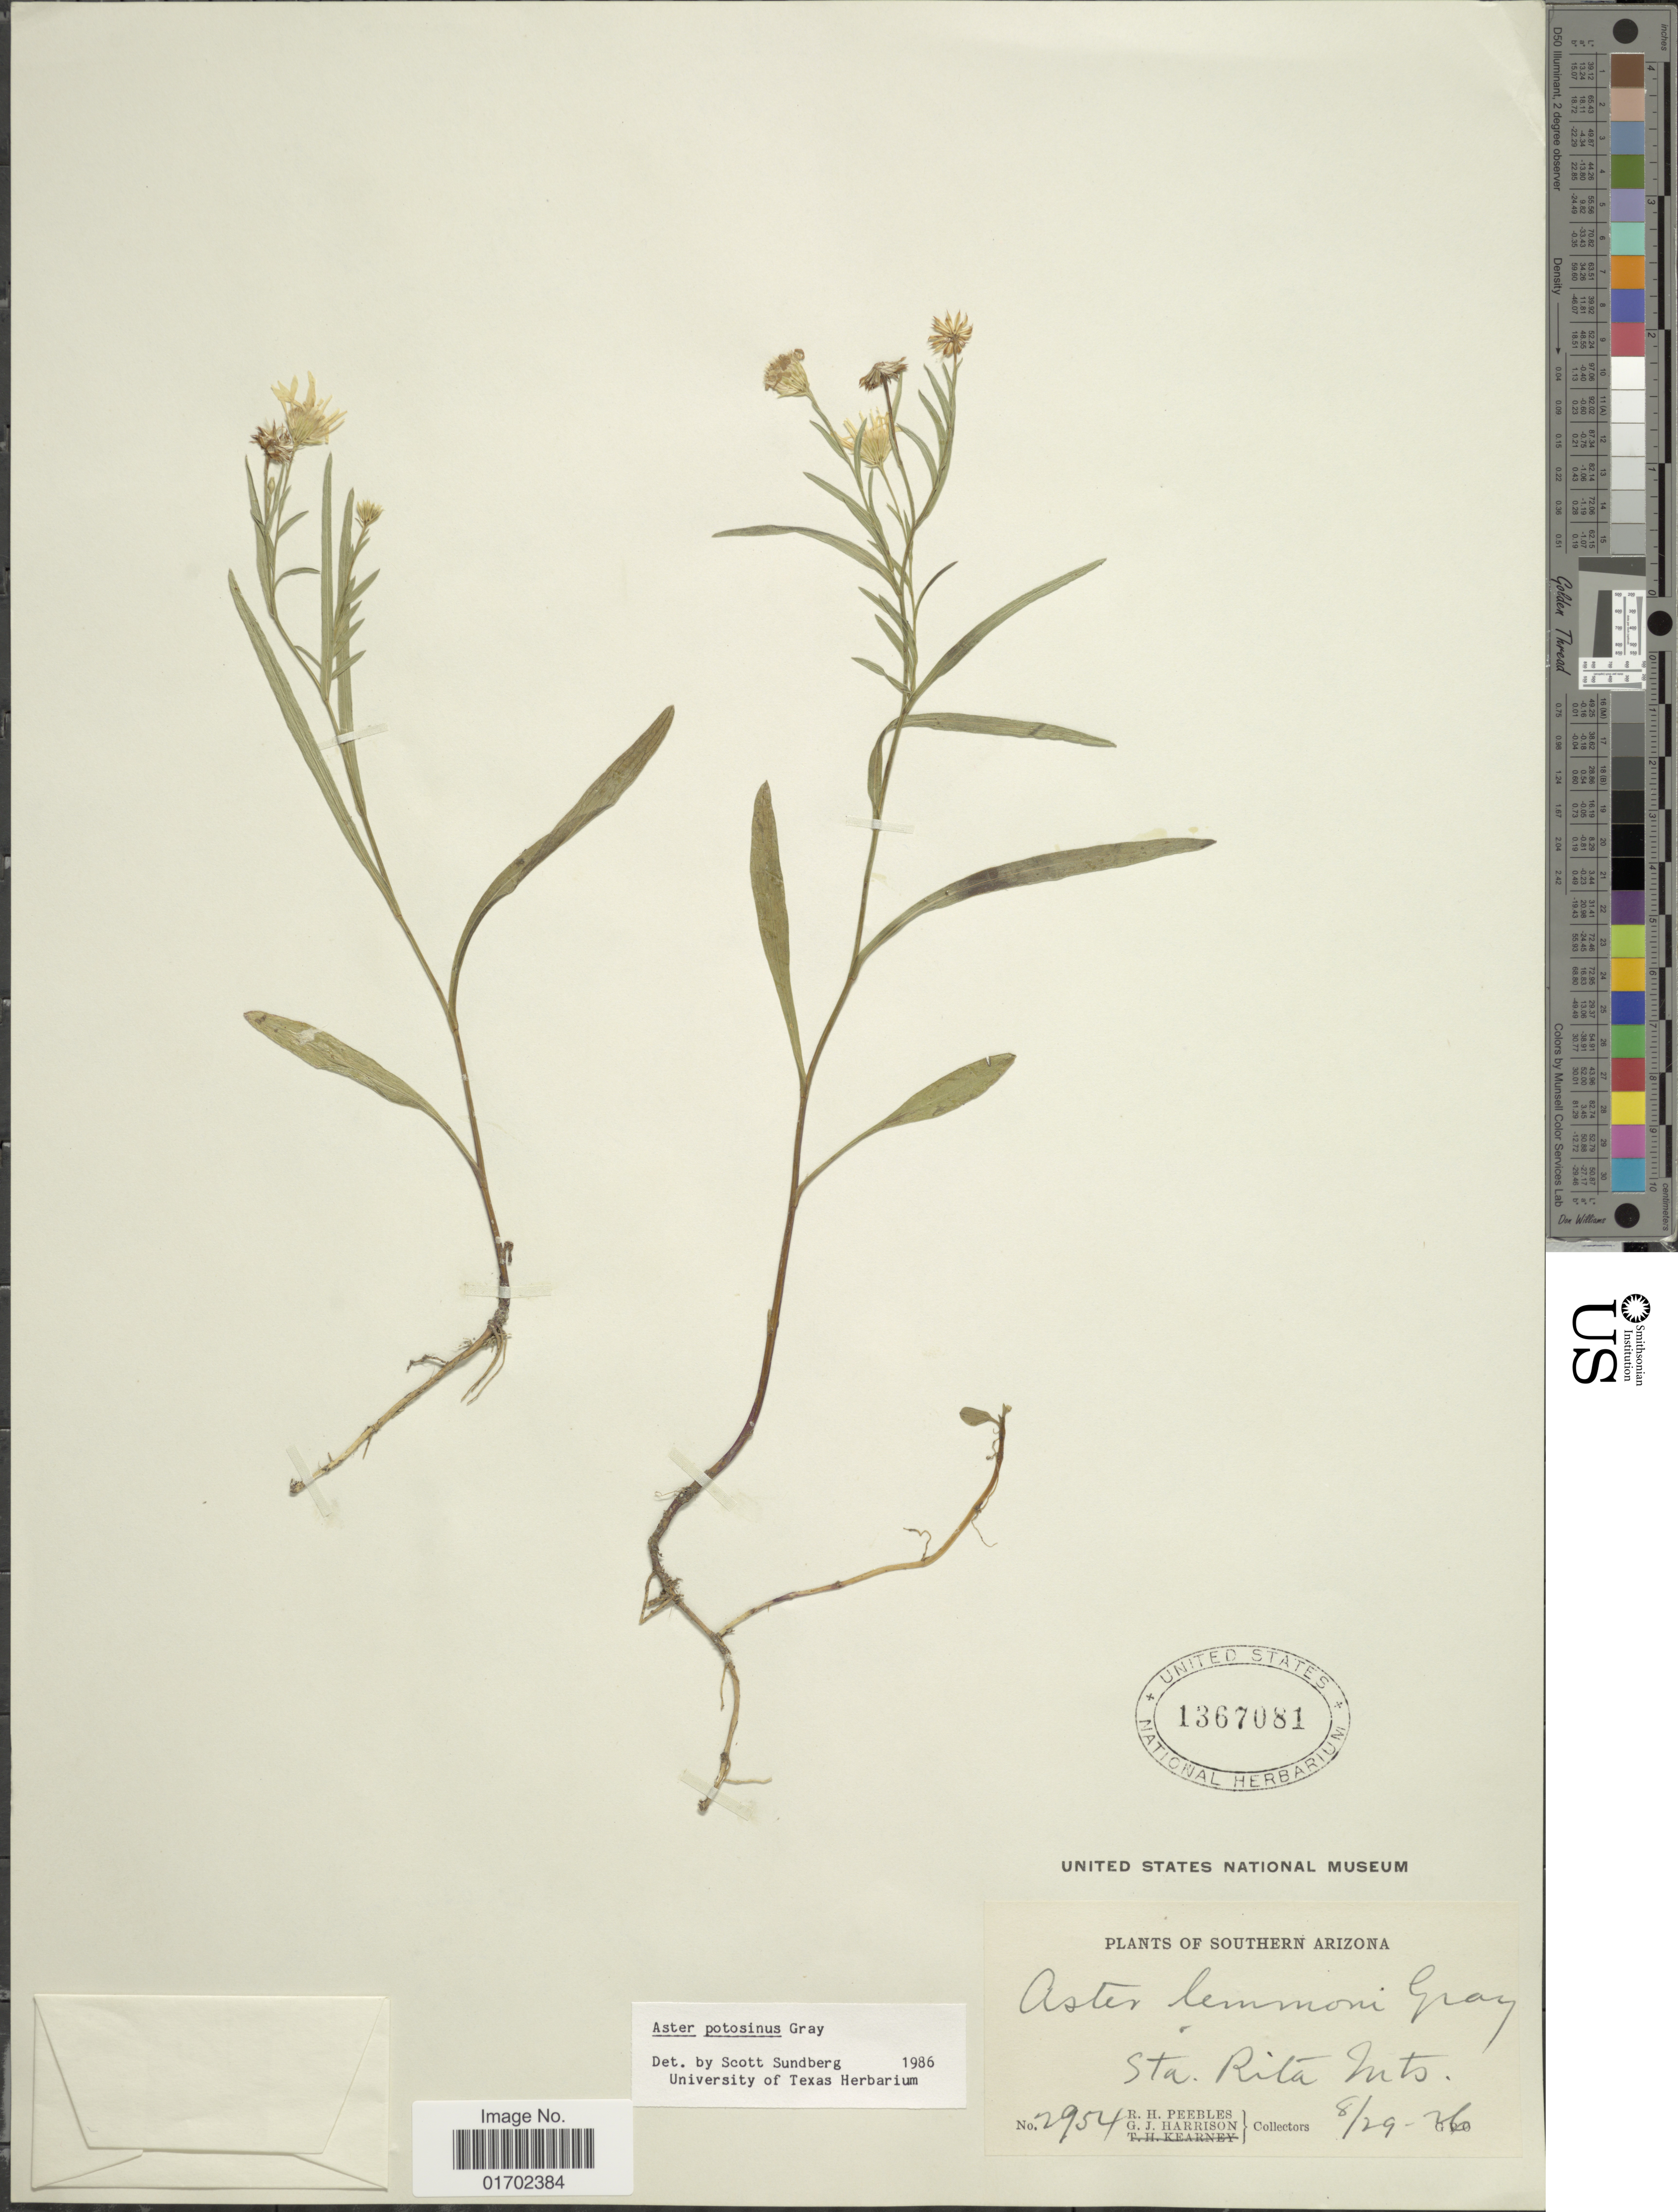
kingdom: Plantae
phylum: Tracheophyta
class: Magnoliopsida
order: Asterales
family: Asteraceae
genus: Symphyotrichum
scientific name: Symphyotrichum potosinum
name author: (A. Gray) G.L. Nesom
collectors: R. H. Peebles & G. J. Harrison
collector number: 2954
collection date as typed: Transcribed d/m/y: 29/8/26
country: United States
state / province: Arizona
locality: Southern Arizona. Sta. Rita Mts.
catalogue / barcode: US 1367081